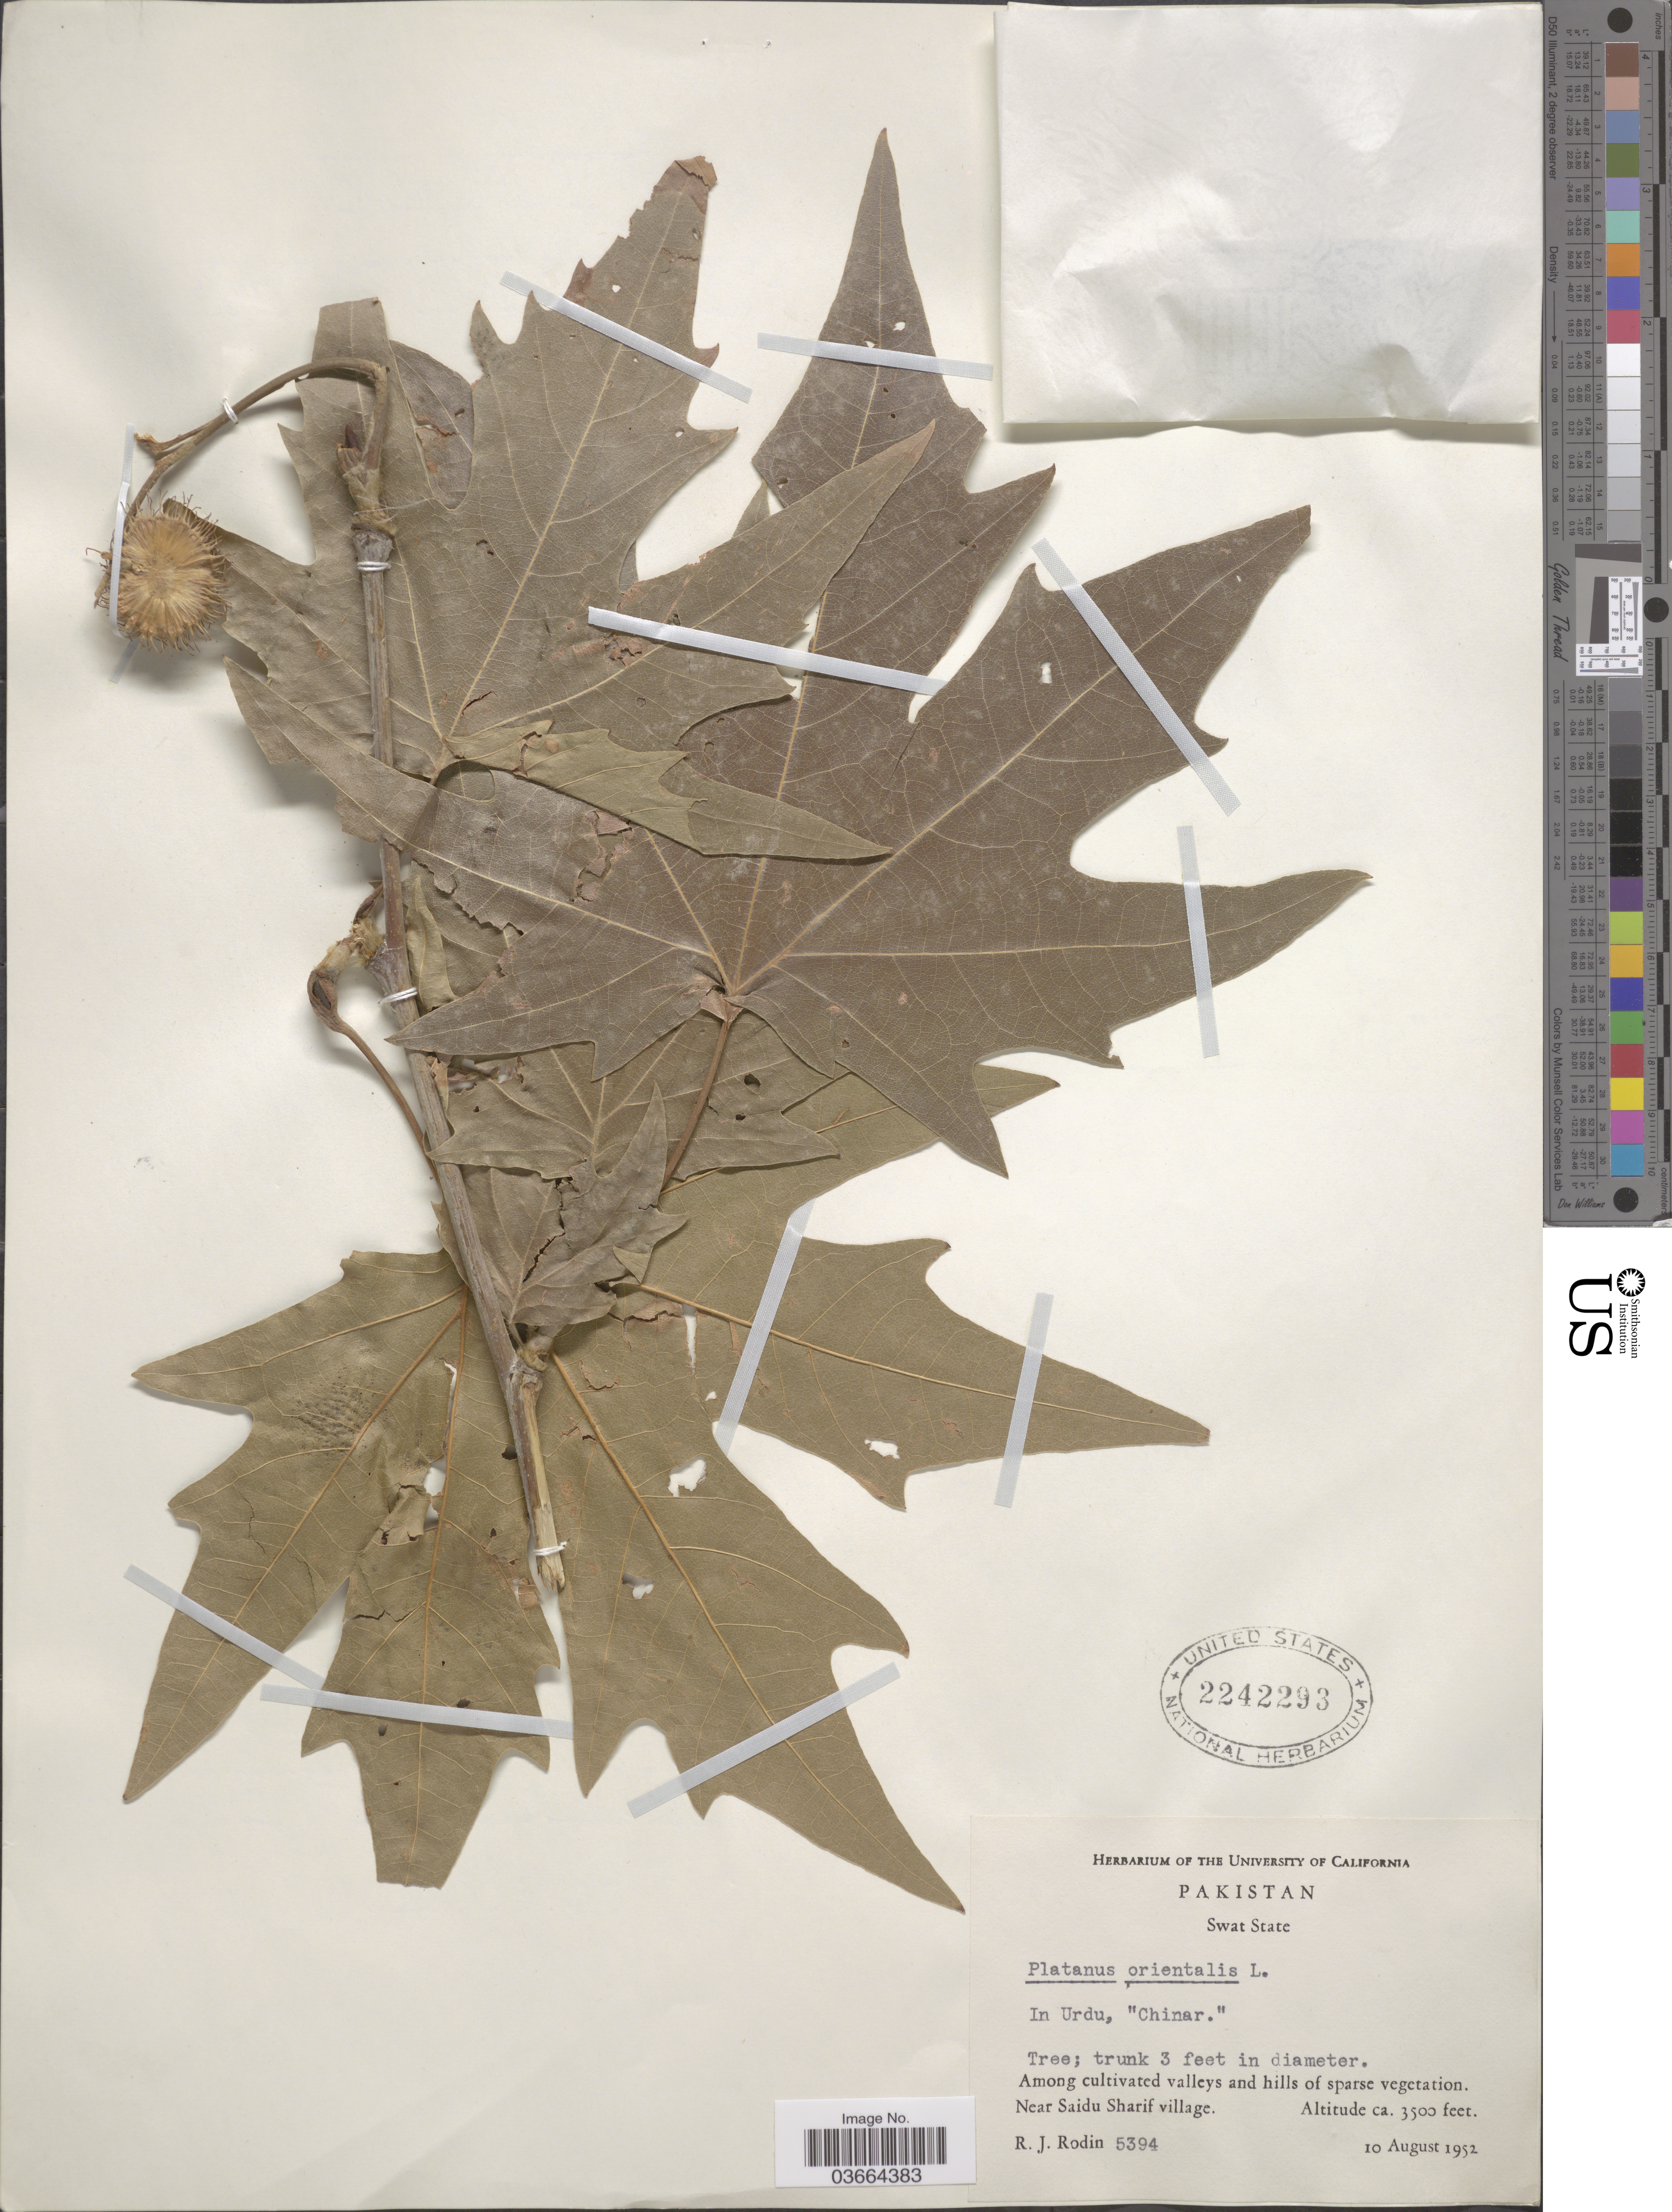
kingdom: Plantae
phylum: Tracheophyta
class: Magnoliopsida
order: Proteales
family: Platanaceae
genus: Platanus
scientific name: Platanus orientalis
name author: L.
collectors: R. J. Rodin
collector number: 5394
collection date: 1952-08-10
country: Pakistan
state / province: Khyber Pakhtunkhwa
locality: Swat State. Among cultivated valleys and hills of sparse vegetation. Near Saidu Sharif village.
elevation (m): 1067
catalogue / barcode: US 2242293